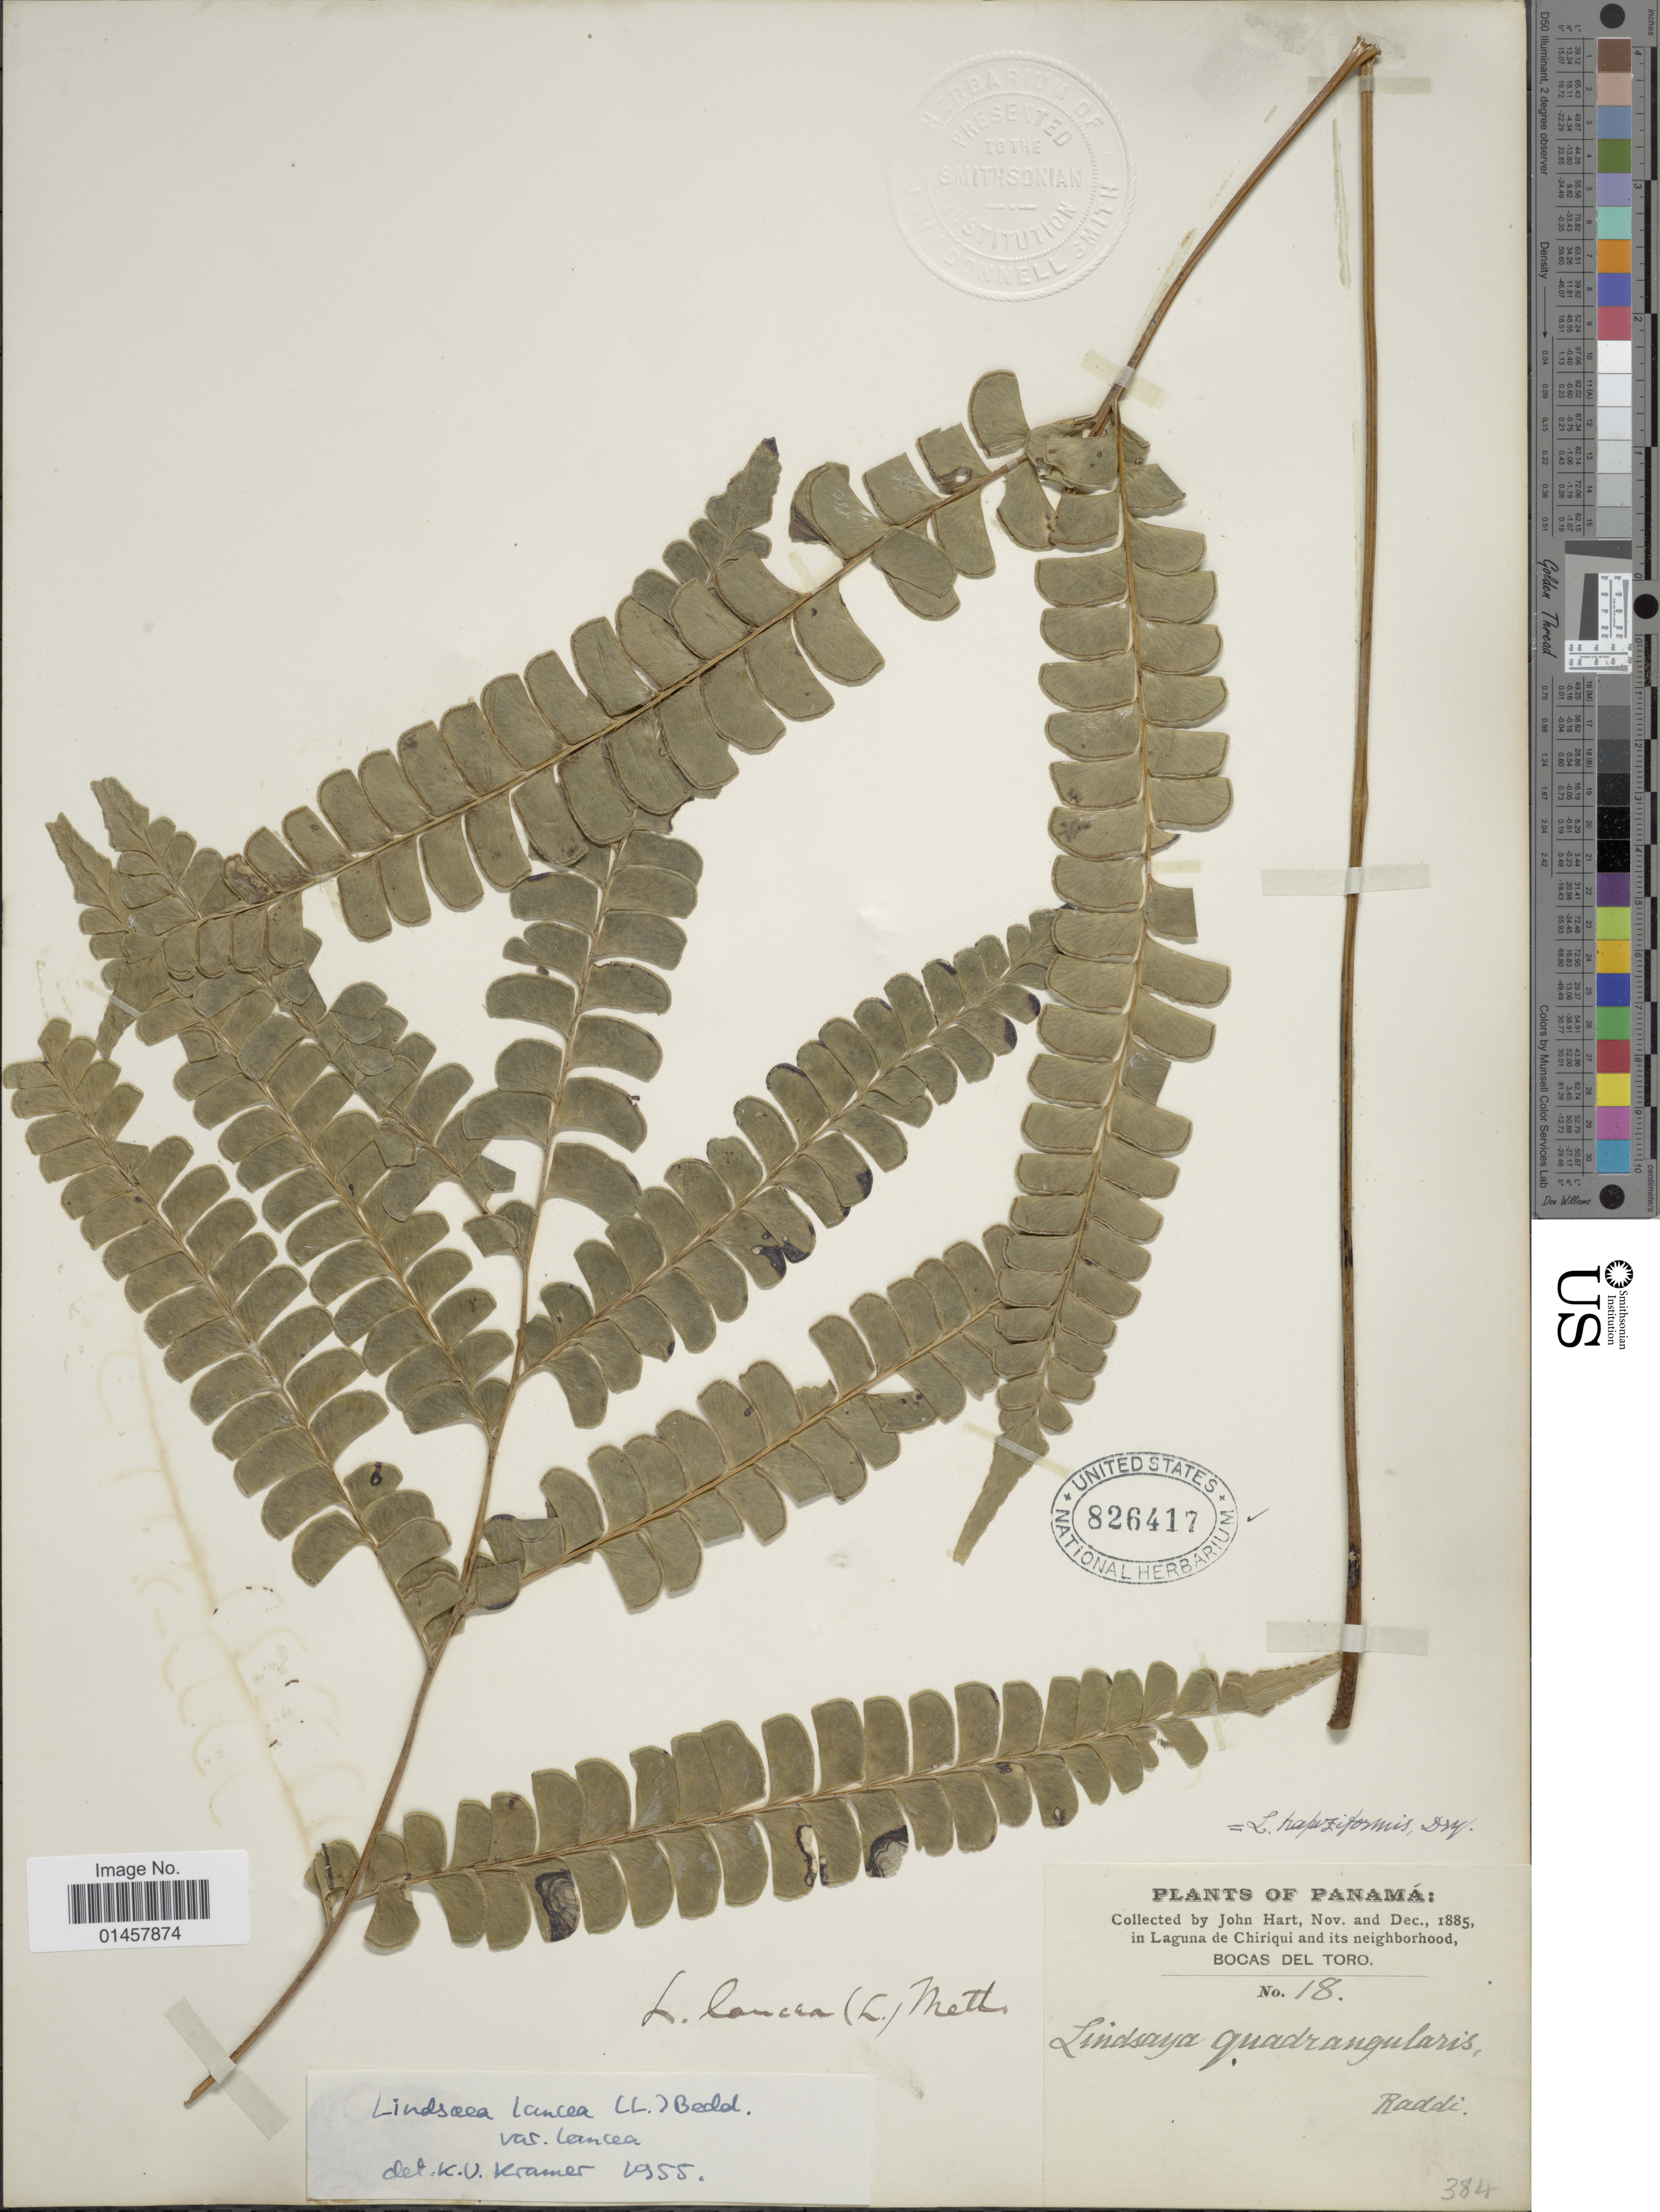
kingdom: Plantae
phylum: Tracheophyta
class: Polypodiopsida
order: Polypodiales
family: Lindsaeaceae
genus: Lindsaea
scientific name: Lindsaea lancea var. lancea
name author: (L.) Bedd.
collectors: J. Hart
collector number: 18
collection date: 1885-12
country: Panama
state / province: Bocas del Toro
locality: Bocas del Toro, In laguna de Chiriqui and its Neighborhood, Bocas del Toro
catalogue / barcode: US 826417